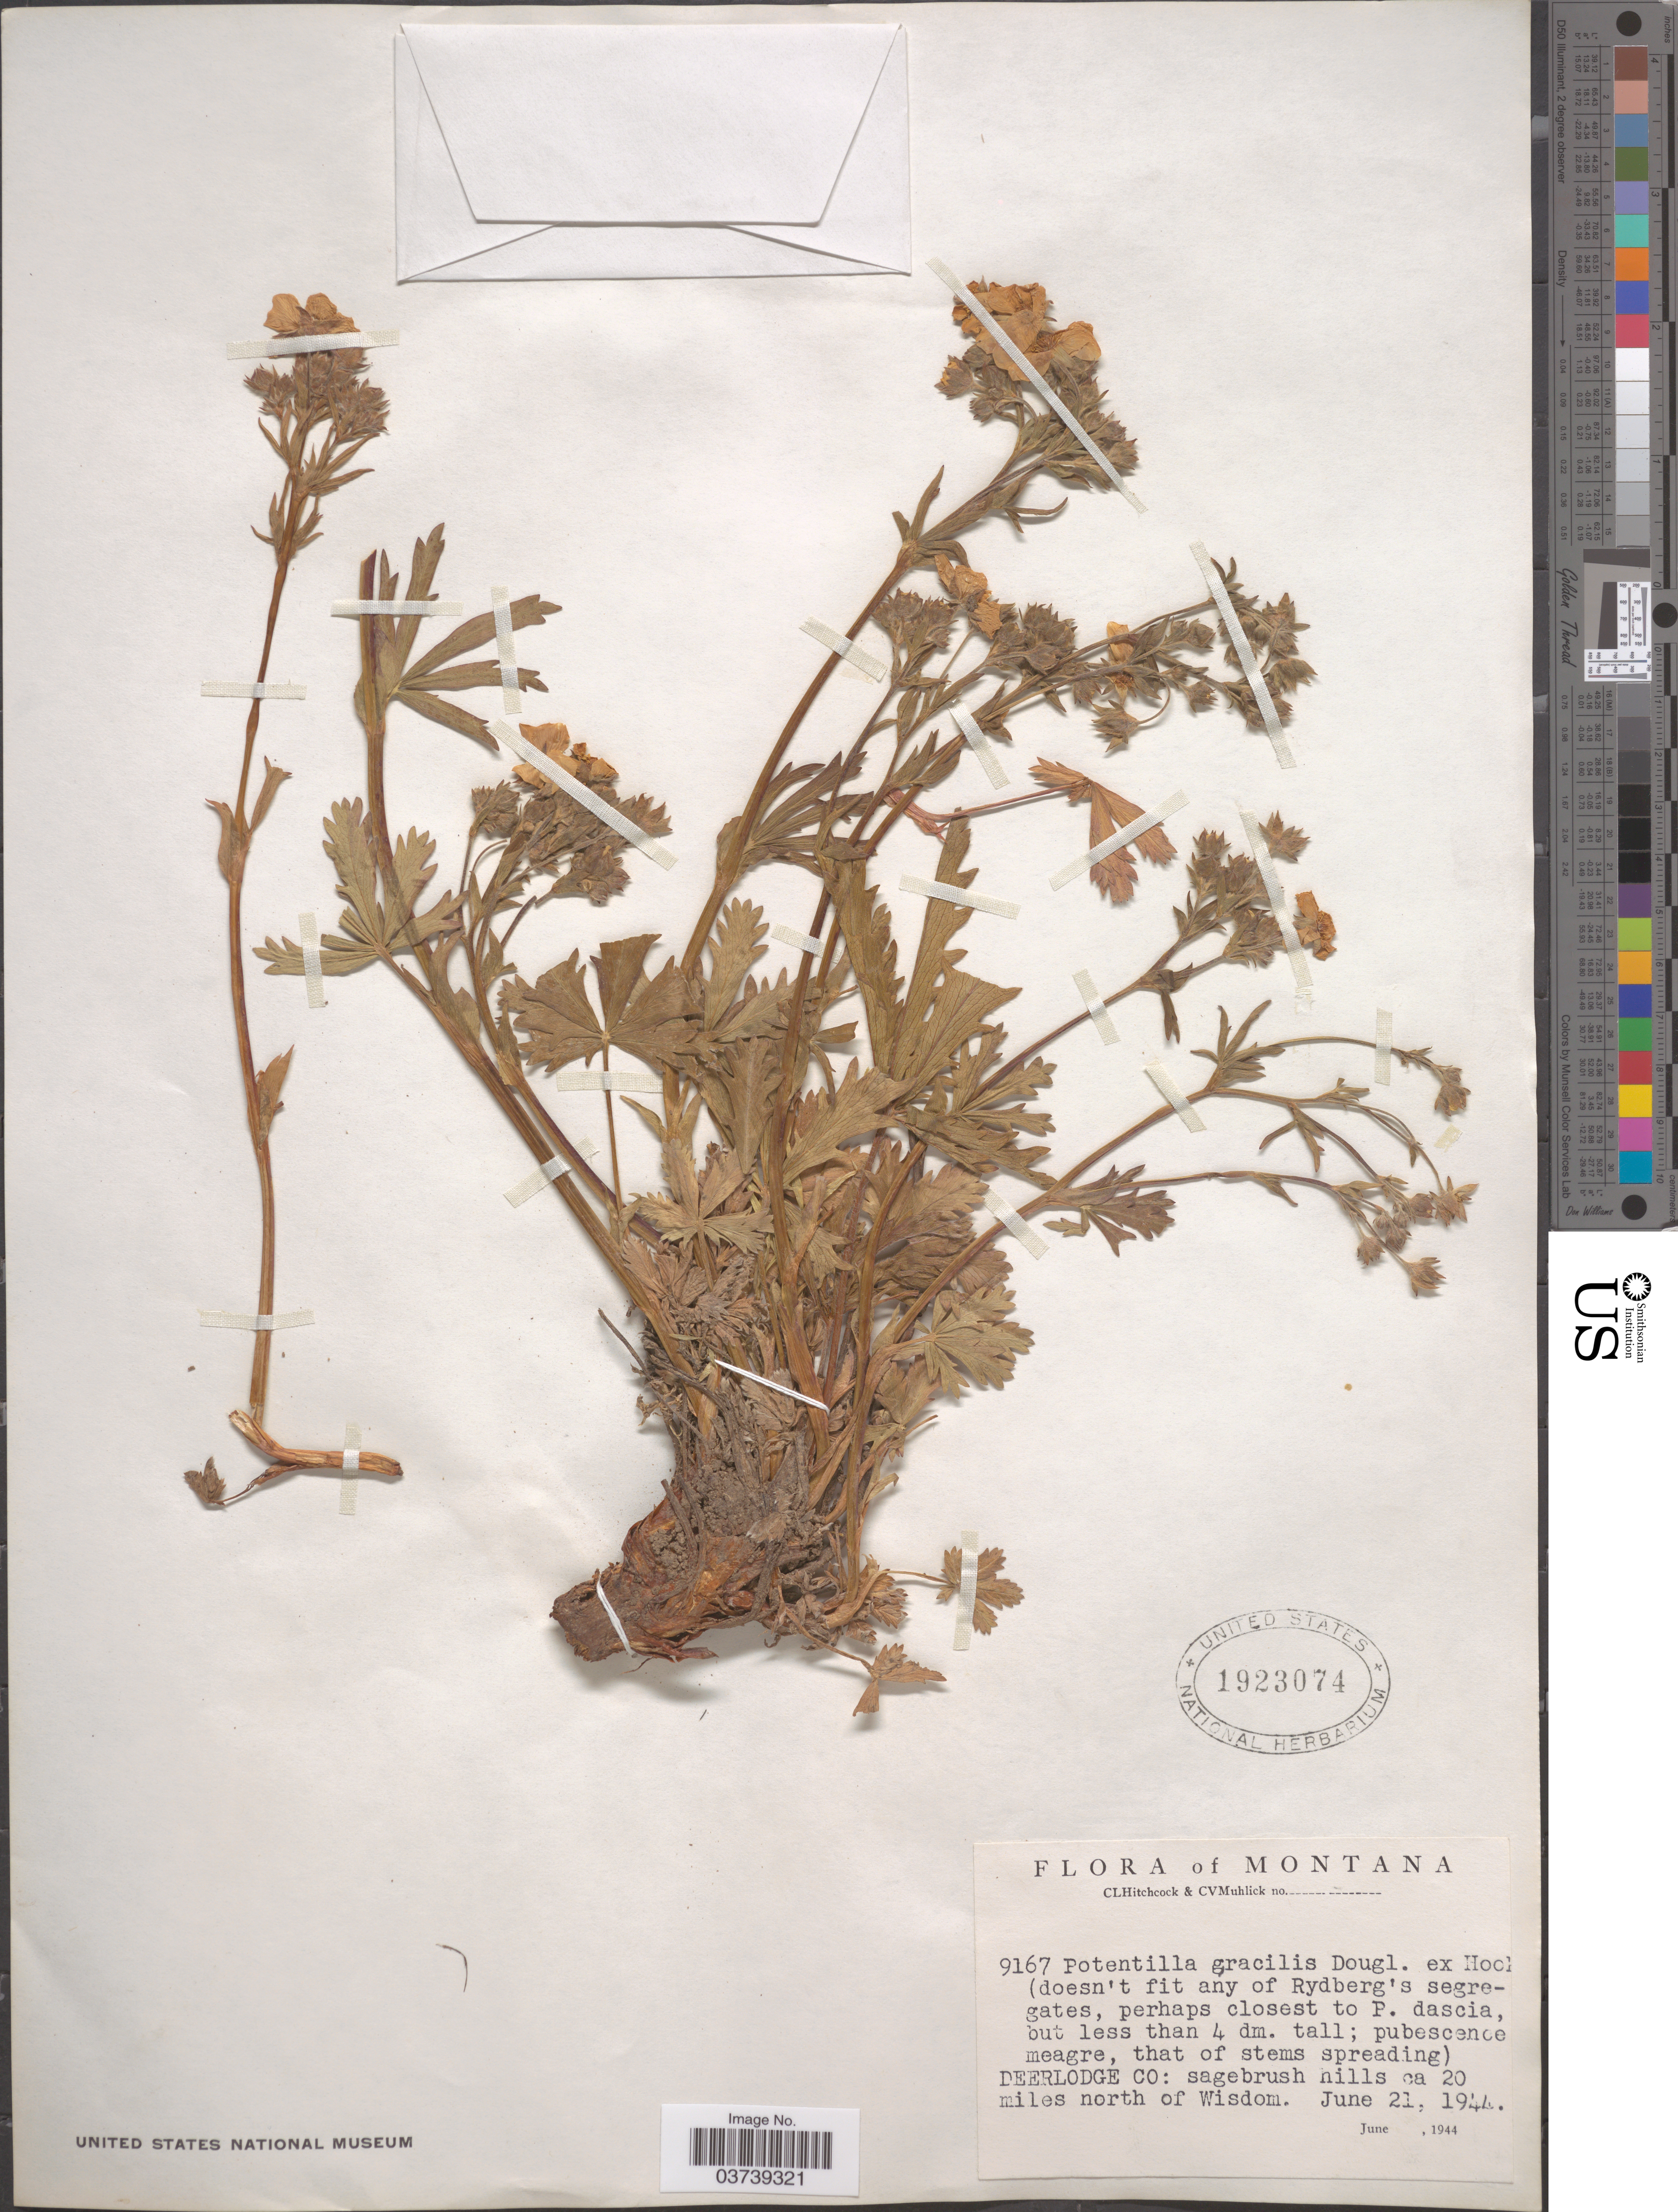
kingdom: Plantae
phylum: Tracheophyta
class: Magnoliopsida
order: Rosales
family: Rosaceae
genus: Potentilla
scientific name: Potentilla gracilis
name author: Douglas ex Hook.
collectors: C. L. Hitchcock & C. V. Muhlick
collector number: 9167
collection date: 1944-06-21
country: United States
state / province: Montana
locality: Deerlodge Co: sagebrush hills ca 20 miles north of Wisdom.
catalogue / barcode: US 1923074